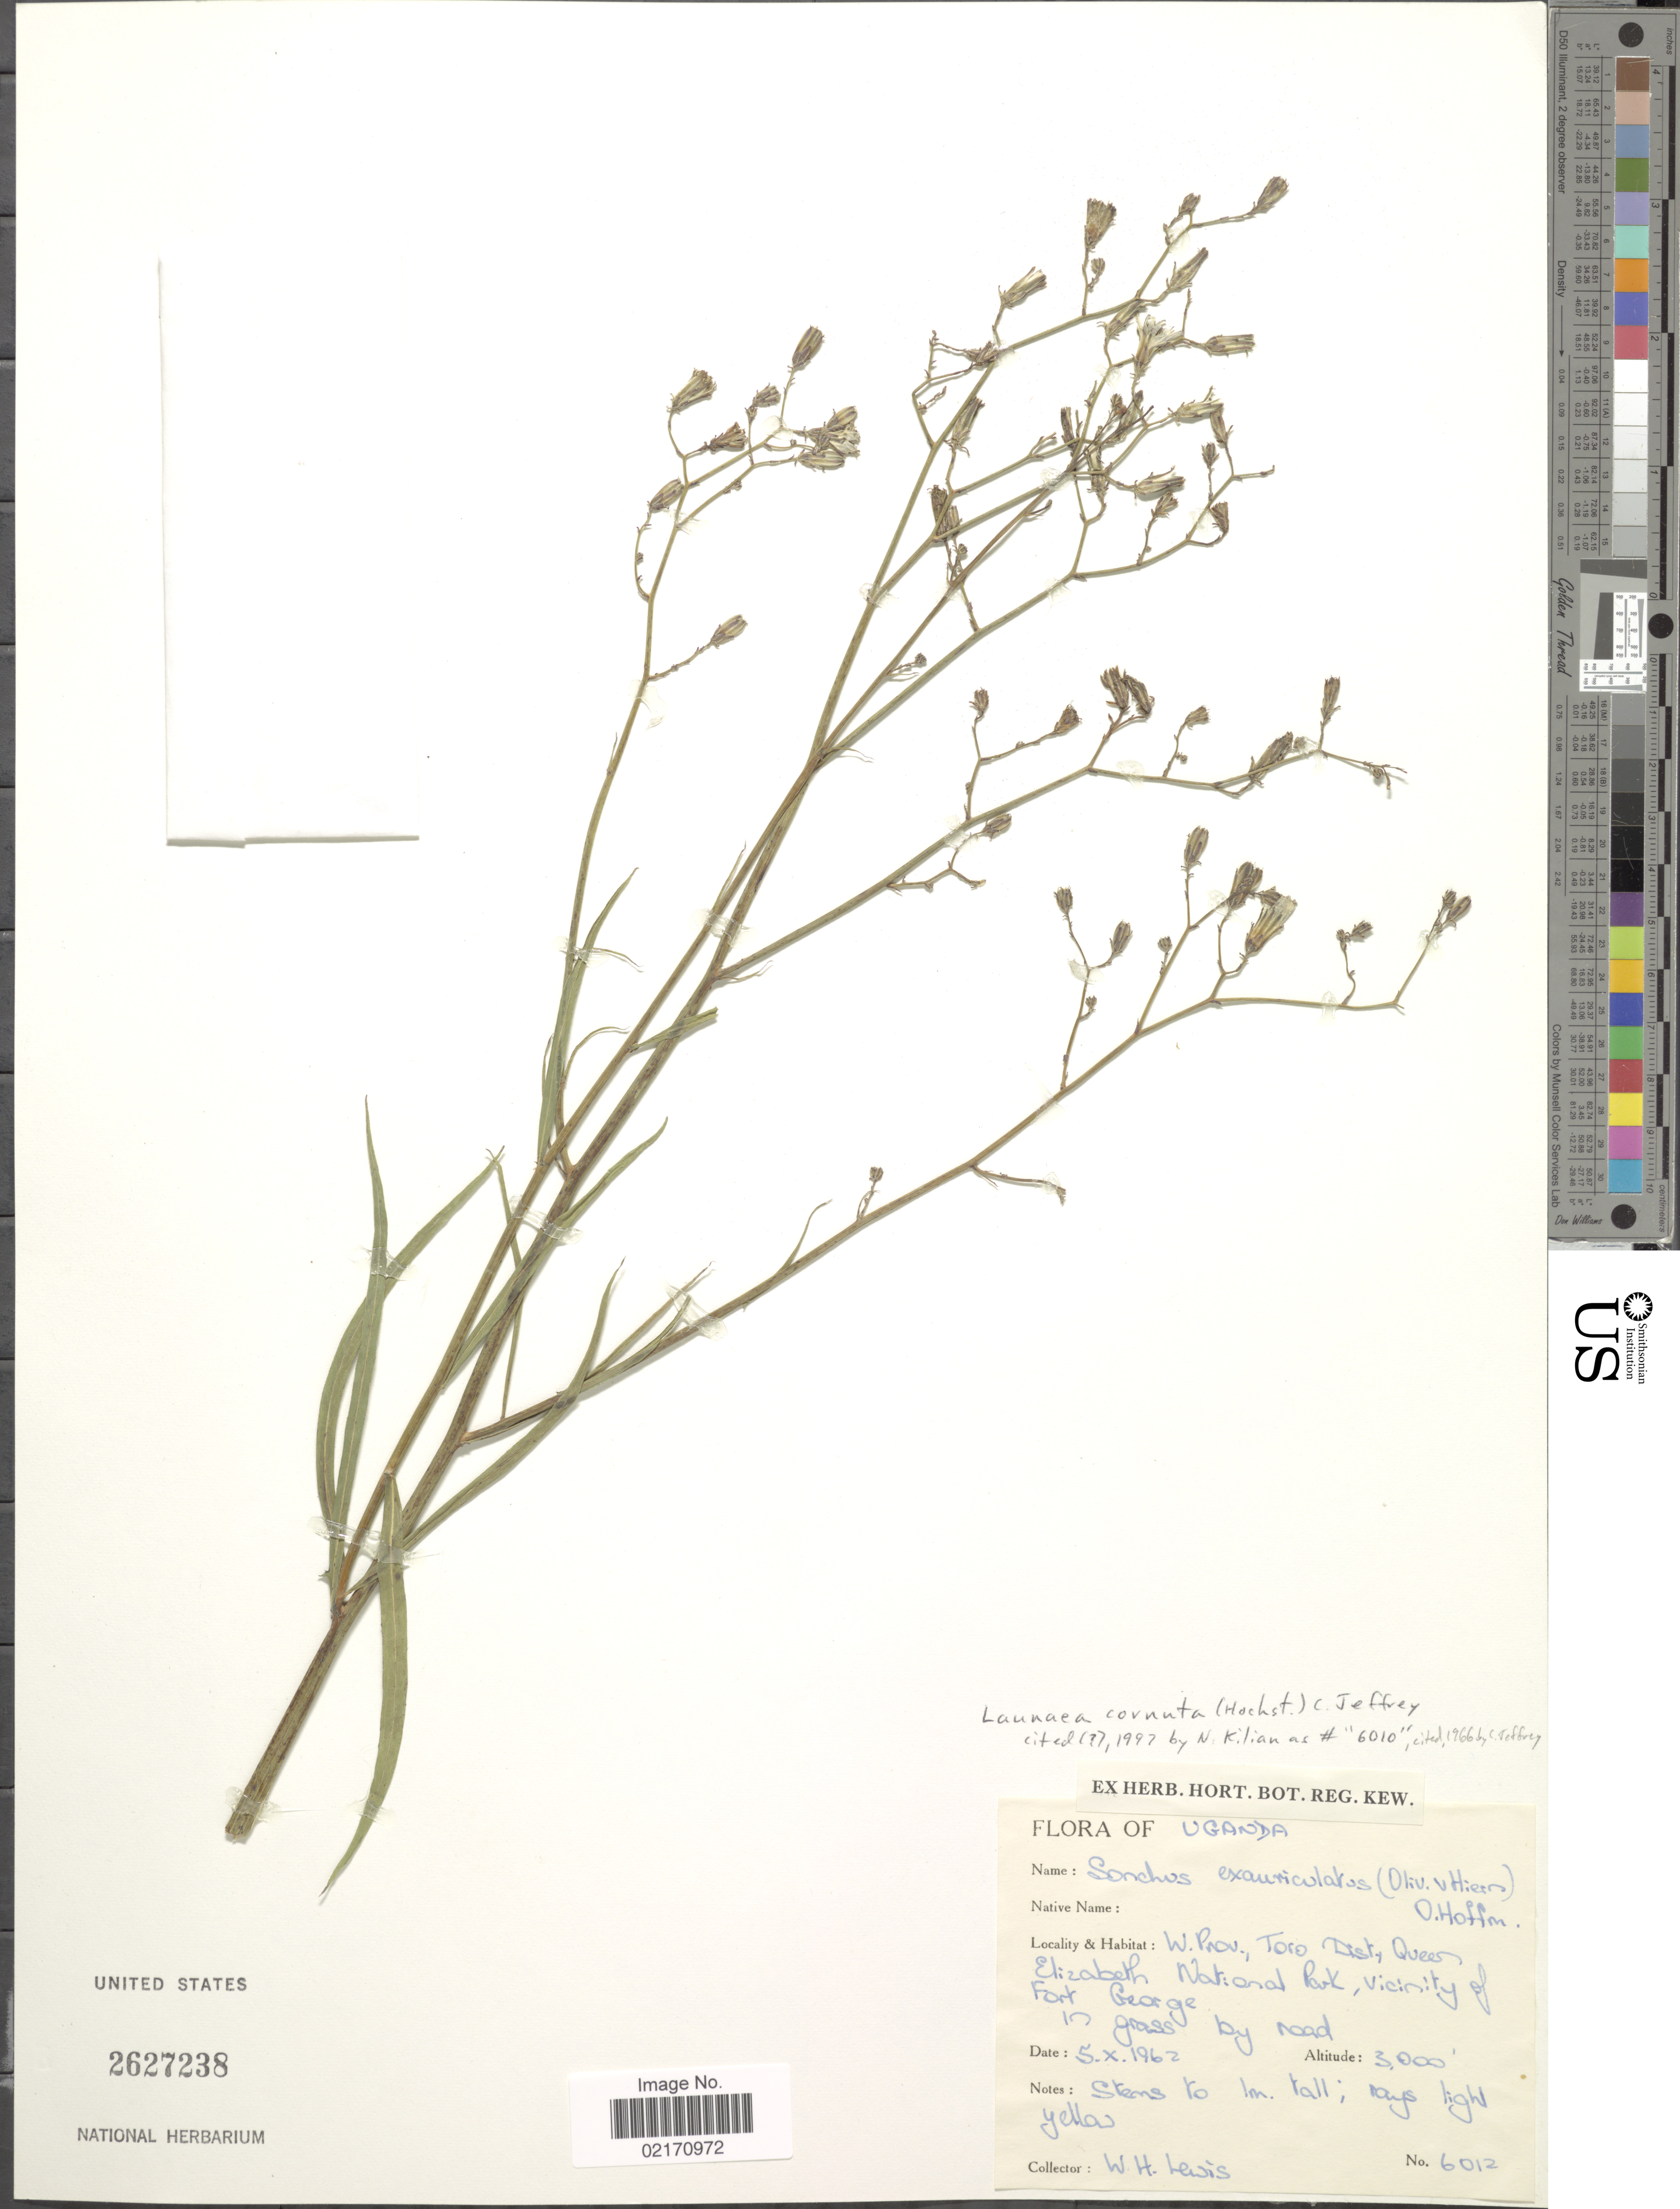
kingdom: Plantae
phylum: Tracheophyta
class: Magnoliopsida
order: Asterales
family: Asteraceae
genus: Launaea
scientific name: Launaea cornuta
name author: (Hochst. ex Oliv. & Hiern) C. Jeffrey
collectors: W. H. Lewis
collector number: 6012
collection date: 1962-10-05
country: Uganda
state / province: Western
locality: W. Prov., Toro Dist., Queen Elizabeth National Park, Vicinity of Fort George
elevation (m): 914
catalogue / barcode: US 2627238